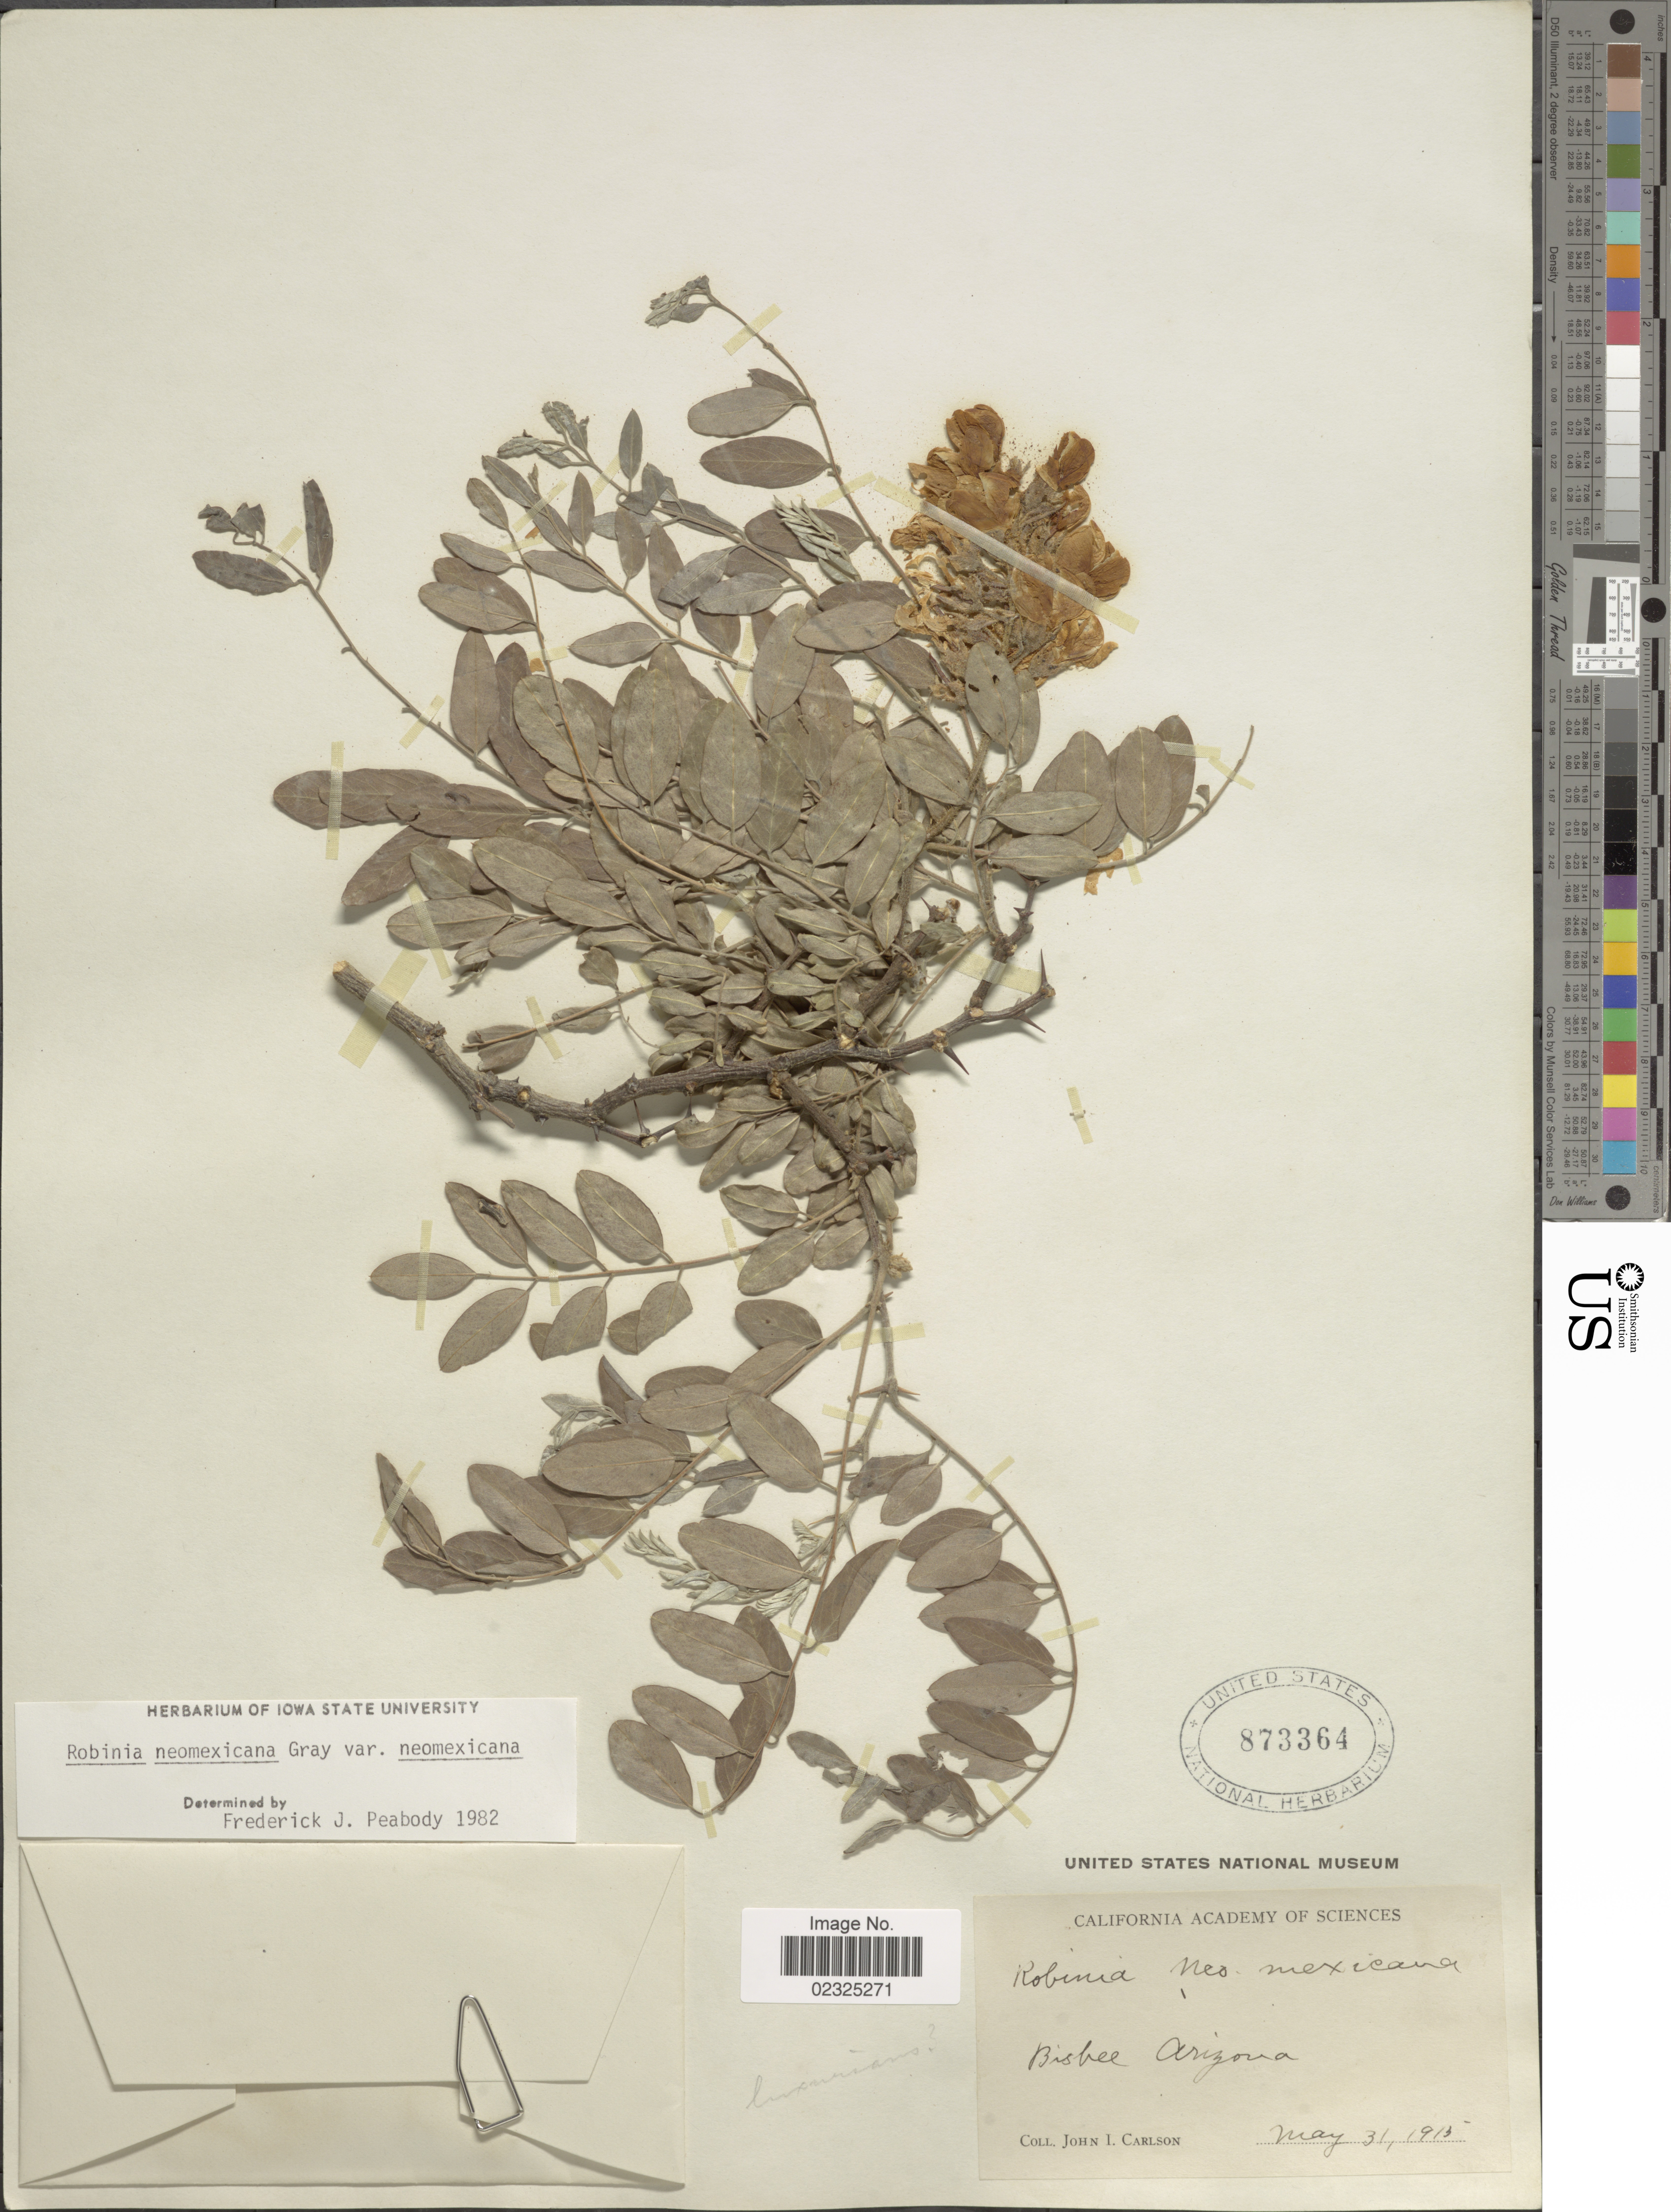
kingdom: Plantae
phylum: Tracheophyta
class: Magnoliopsida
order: Fabales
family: Fabaceae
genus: Robinia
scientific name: Robinia luxurians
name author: (Dieck) Rydb.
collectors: J. Carlson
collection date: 1915-05-31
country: United States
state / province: Arizona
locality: Bisbee Arizona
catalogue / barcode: US 873364